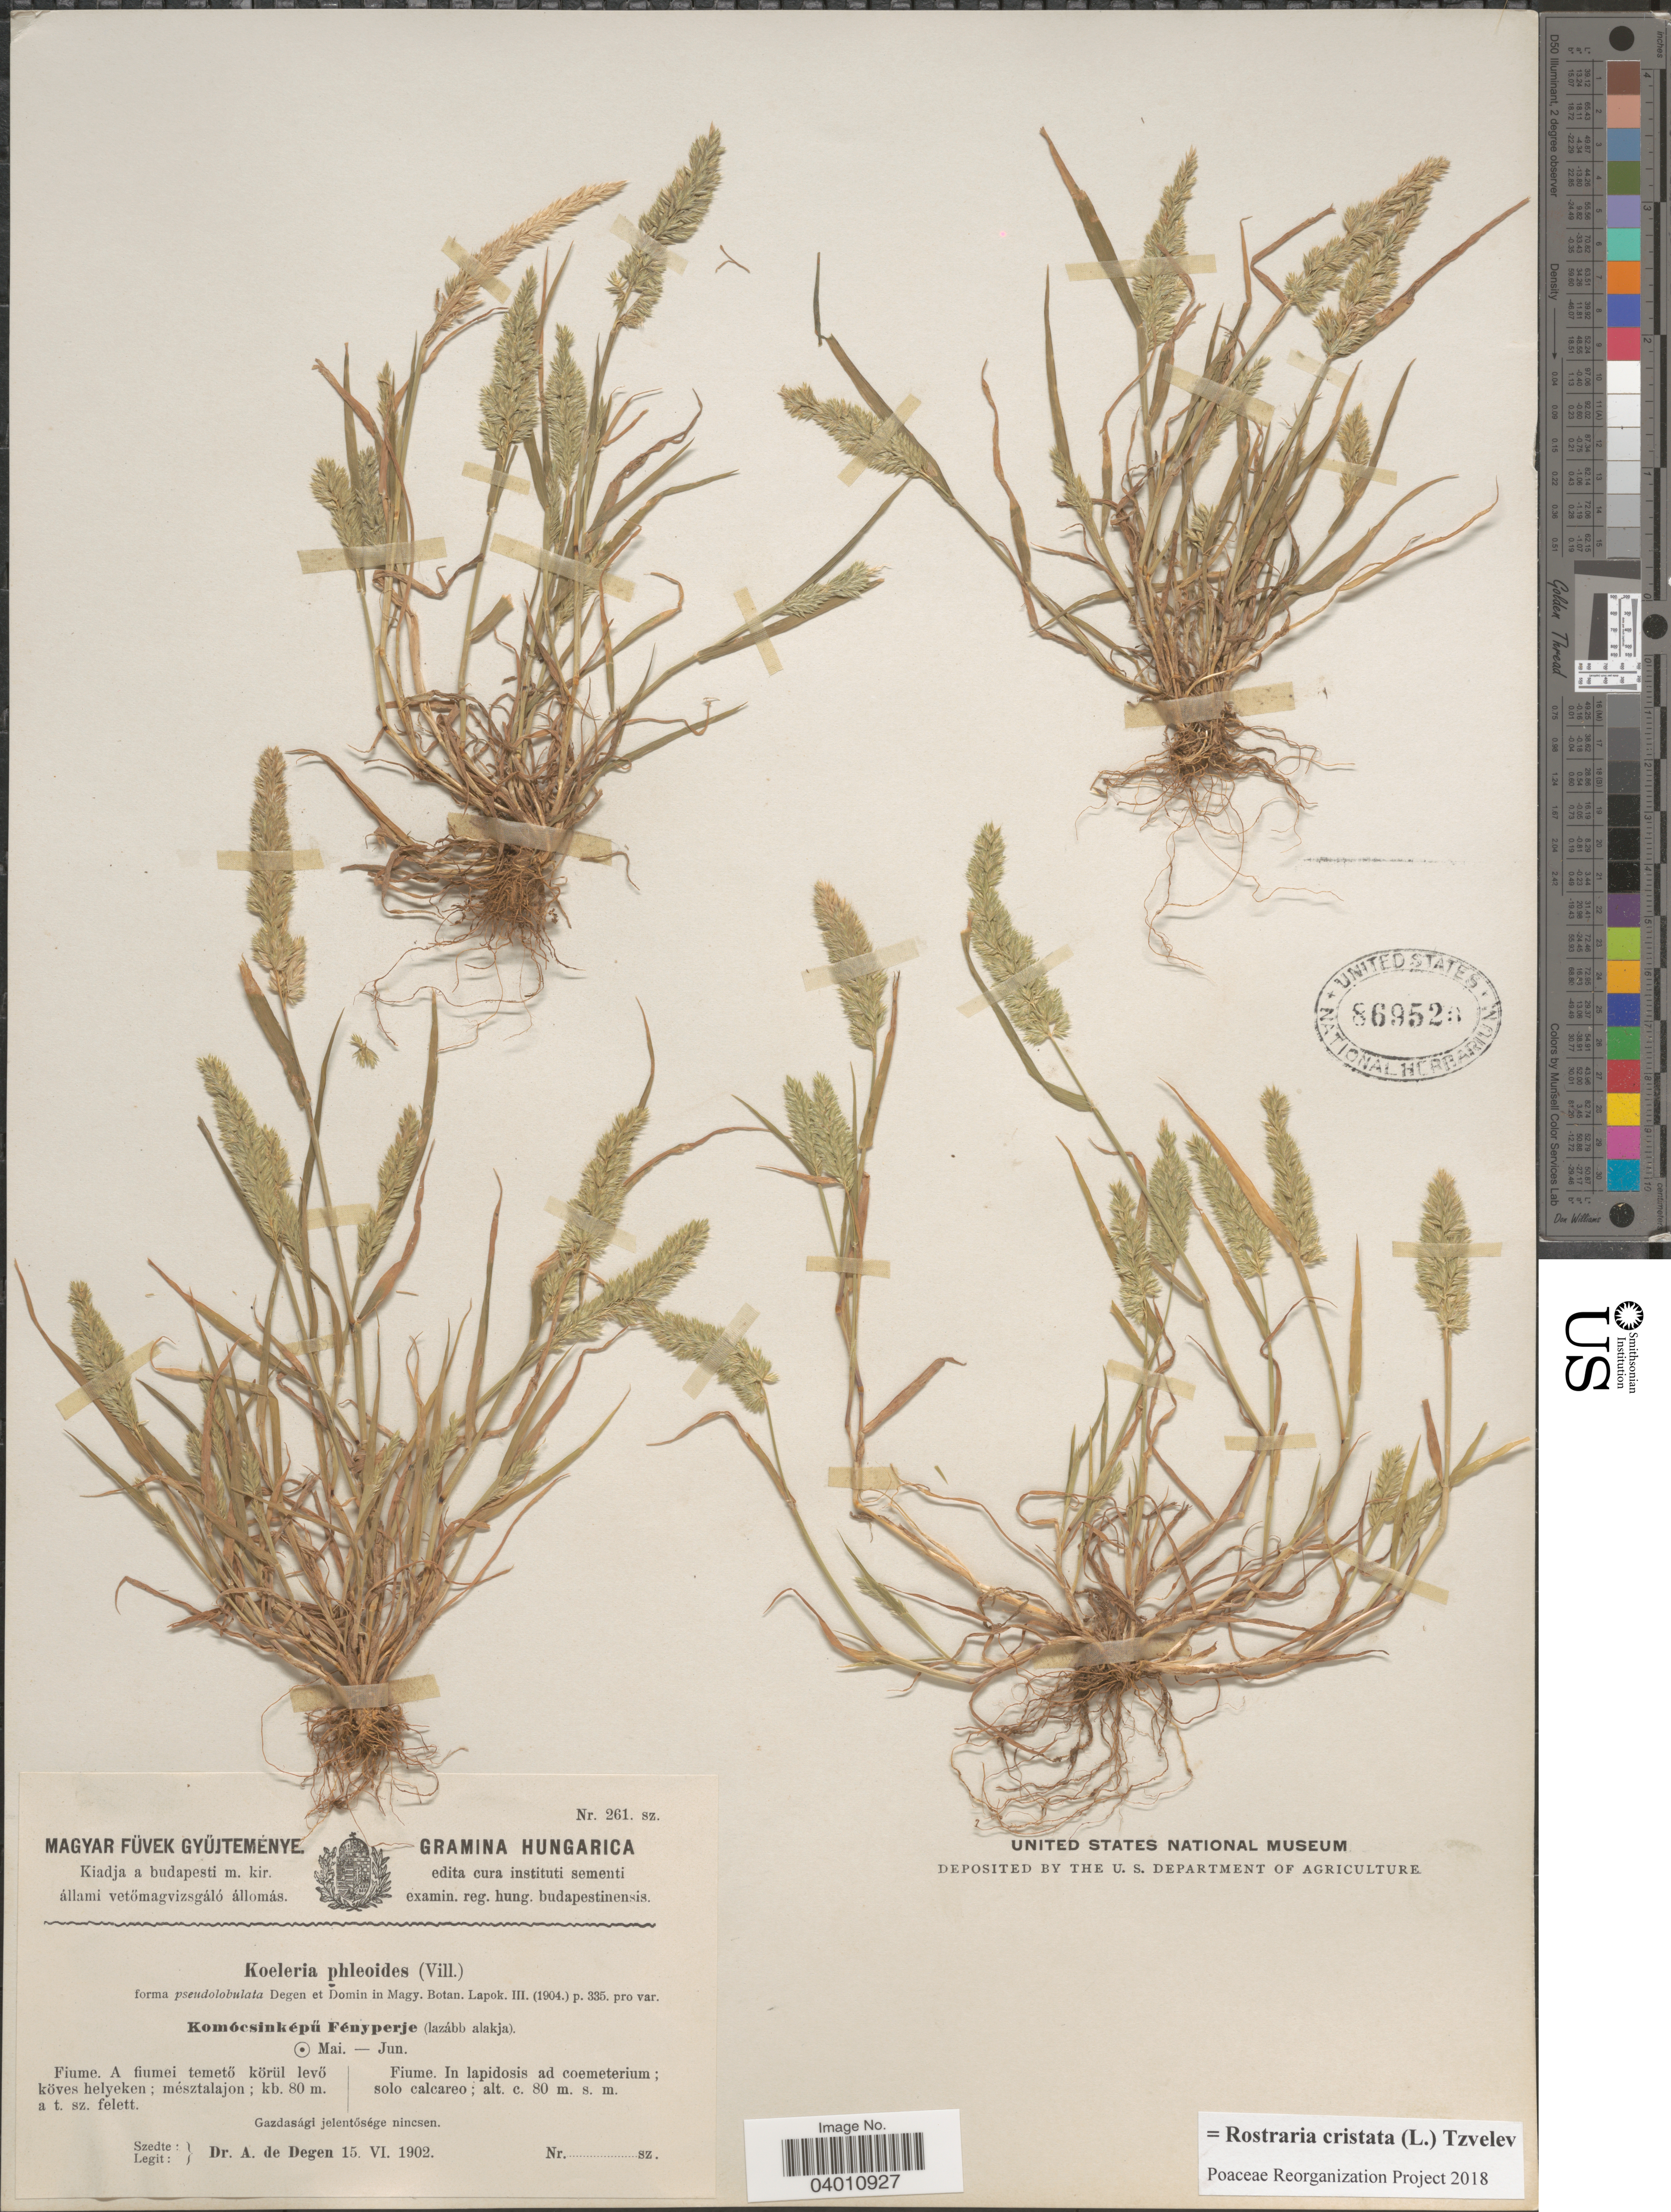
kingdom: Plantae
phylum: Tracheophyta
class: Liliopsida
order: Poales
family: Poaceae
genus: Rostraria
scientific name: Rostraria cristata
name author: (L.) Tzvelev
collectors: A. Degen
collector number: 261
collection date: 1902-06-15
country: Hungary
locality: Fiume. In lapidosis ad coemeterium.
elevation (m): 80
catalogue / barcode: US 869520